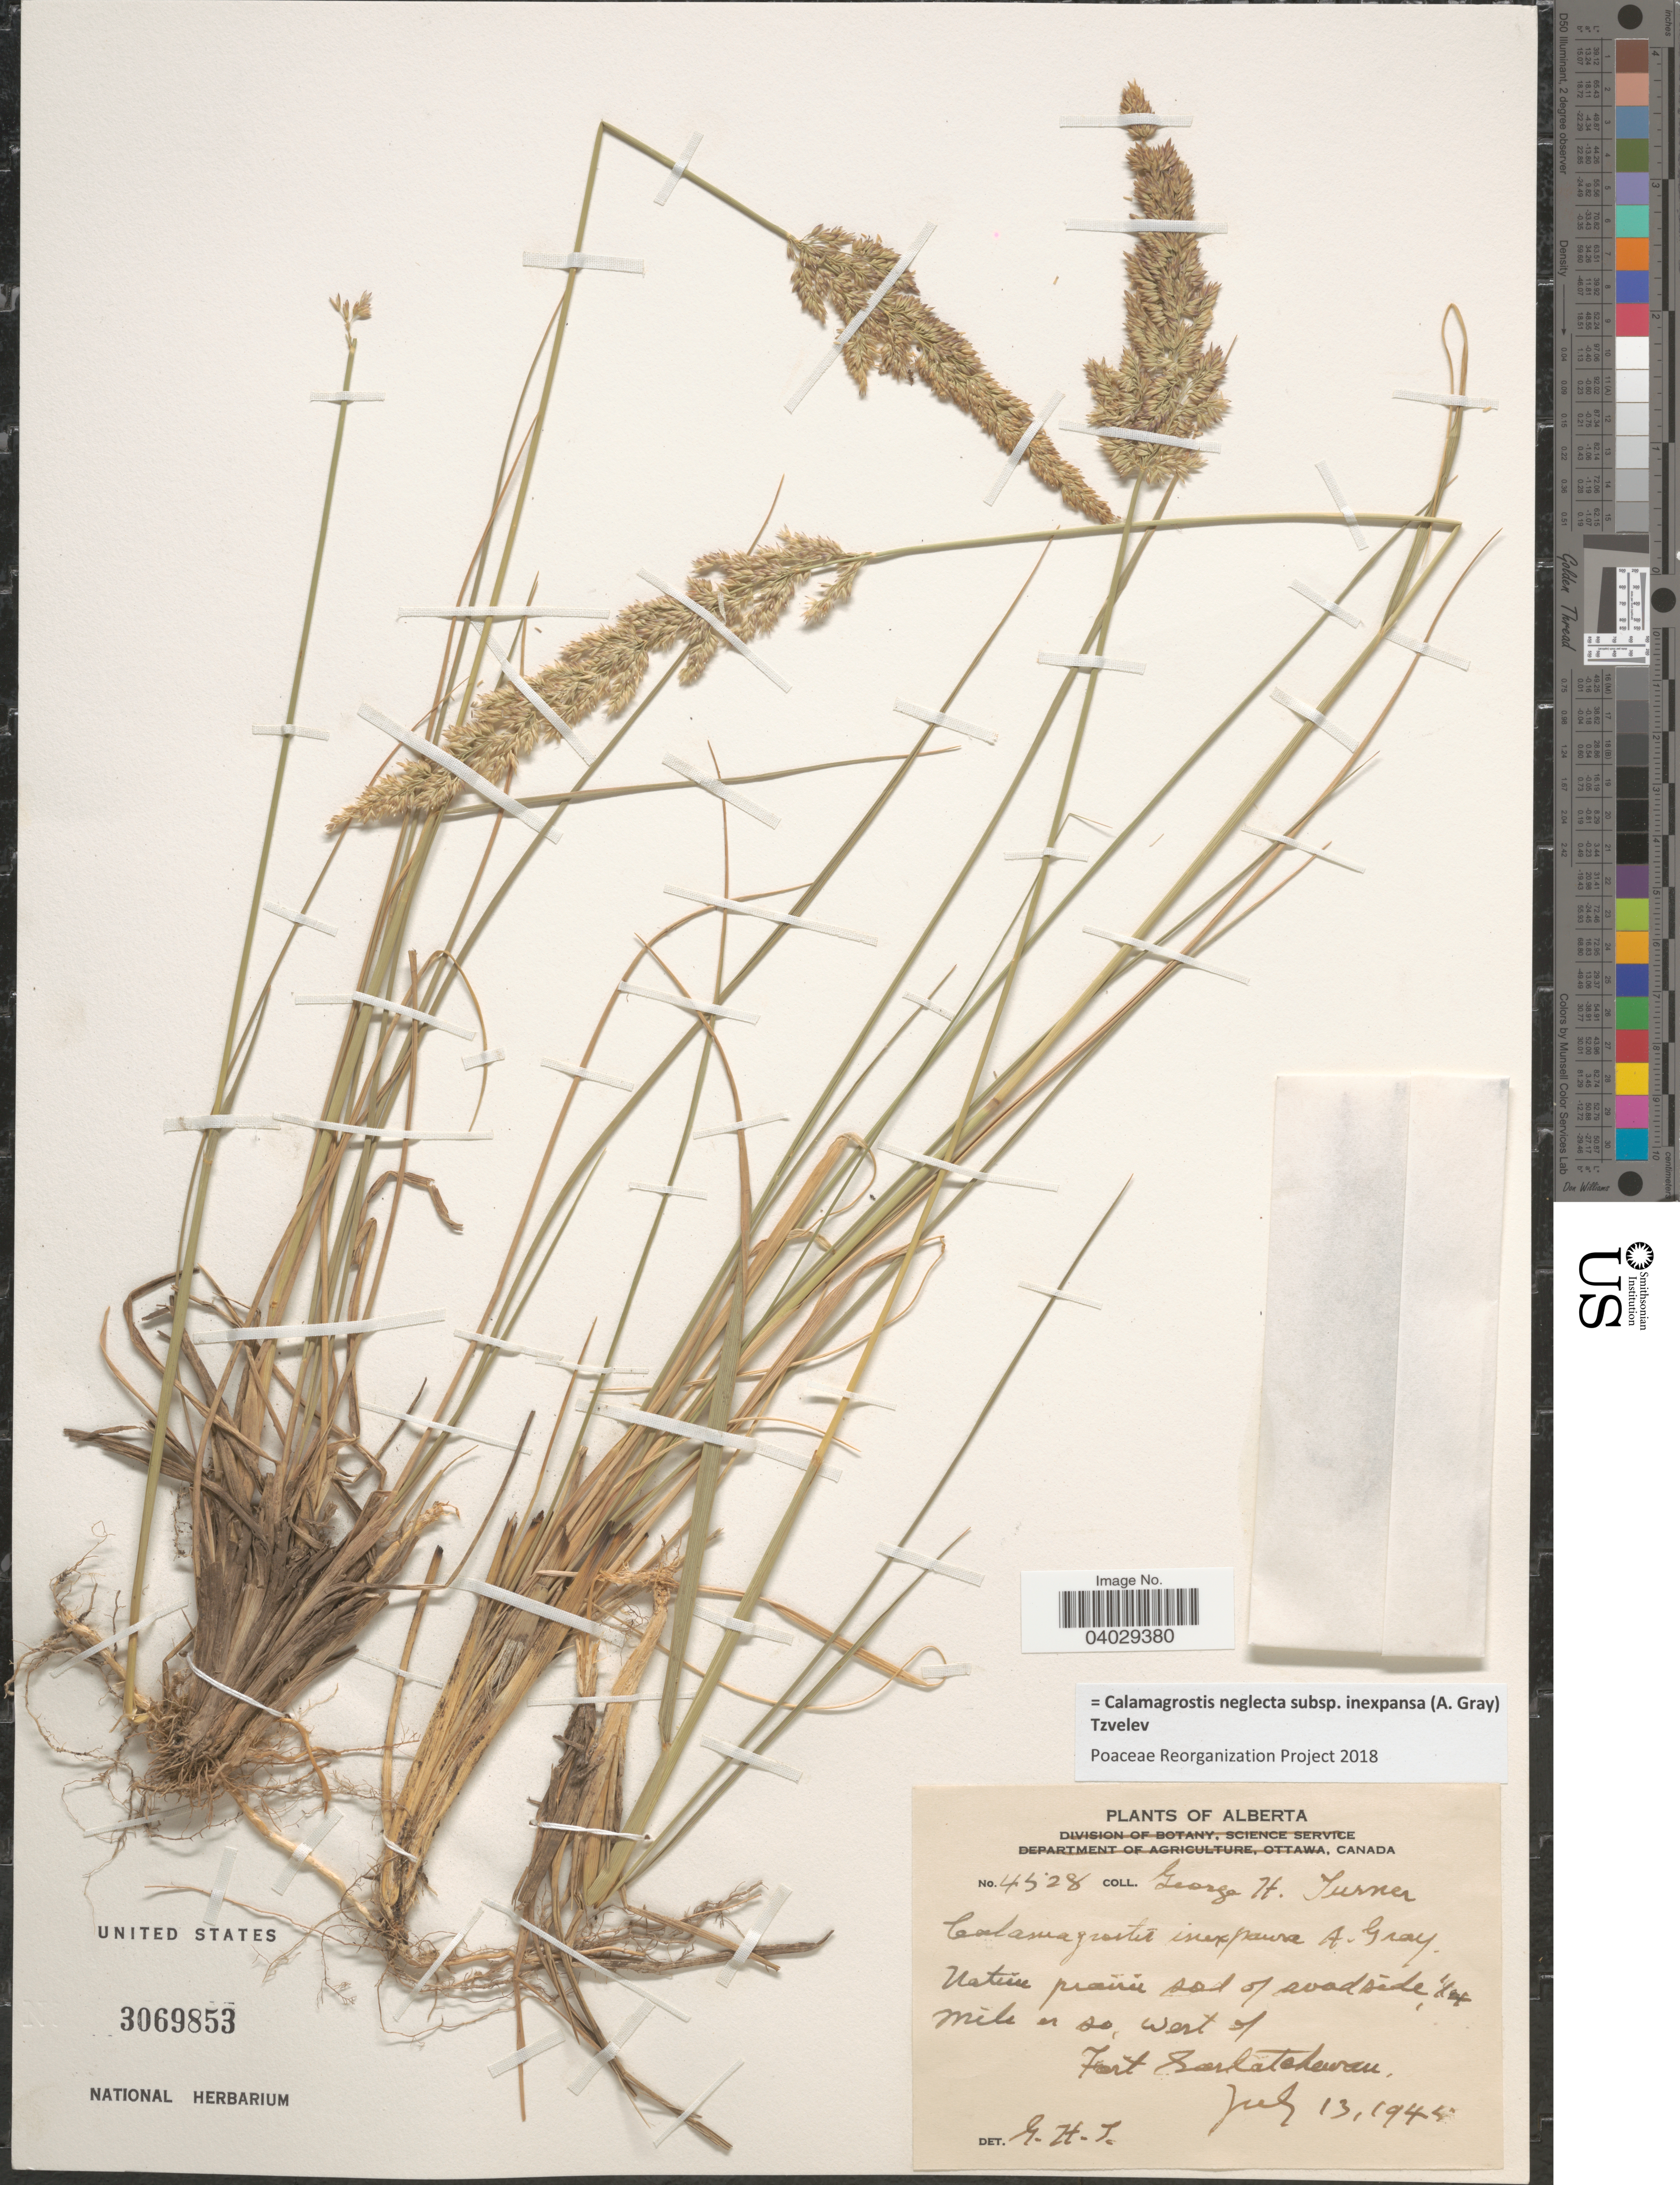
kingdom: Plantae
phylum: Tracheophyta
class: Liliopsida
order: Poales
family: Poaceae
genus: Calamagrostis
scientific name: Calamagrostis neglecta subsp. inexpansa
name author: (A. Gray) Tzvelev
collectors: G. H. Turner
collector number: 4528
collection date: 1945-07-13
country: Canada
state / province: Alberta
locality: Native prairie sod of roadside, ¼ mile or so, west of Fort Saskatchewan.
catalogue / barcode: US 3069853